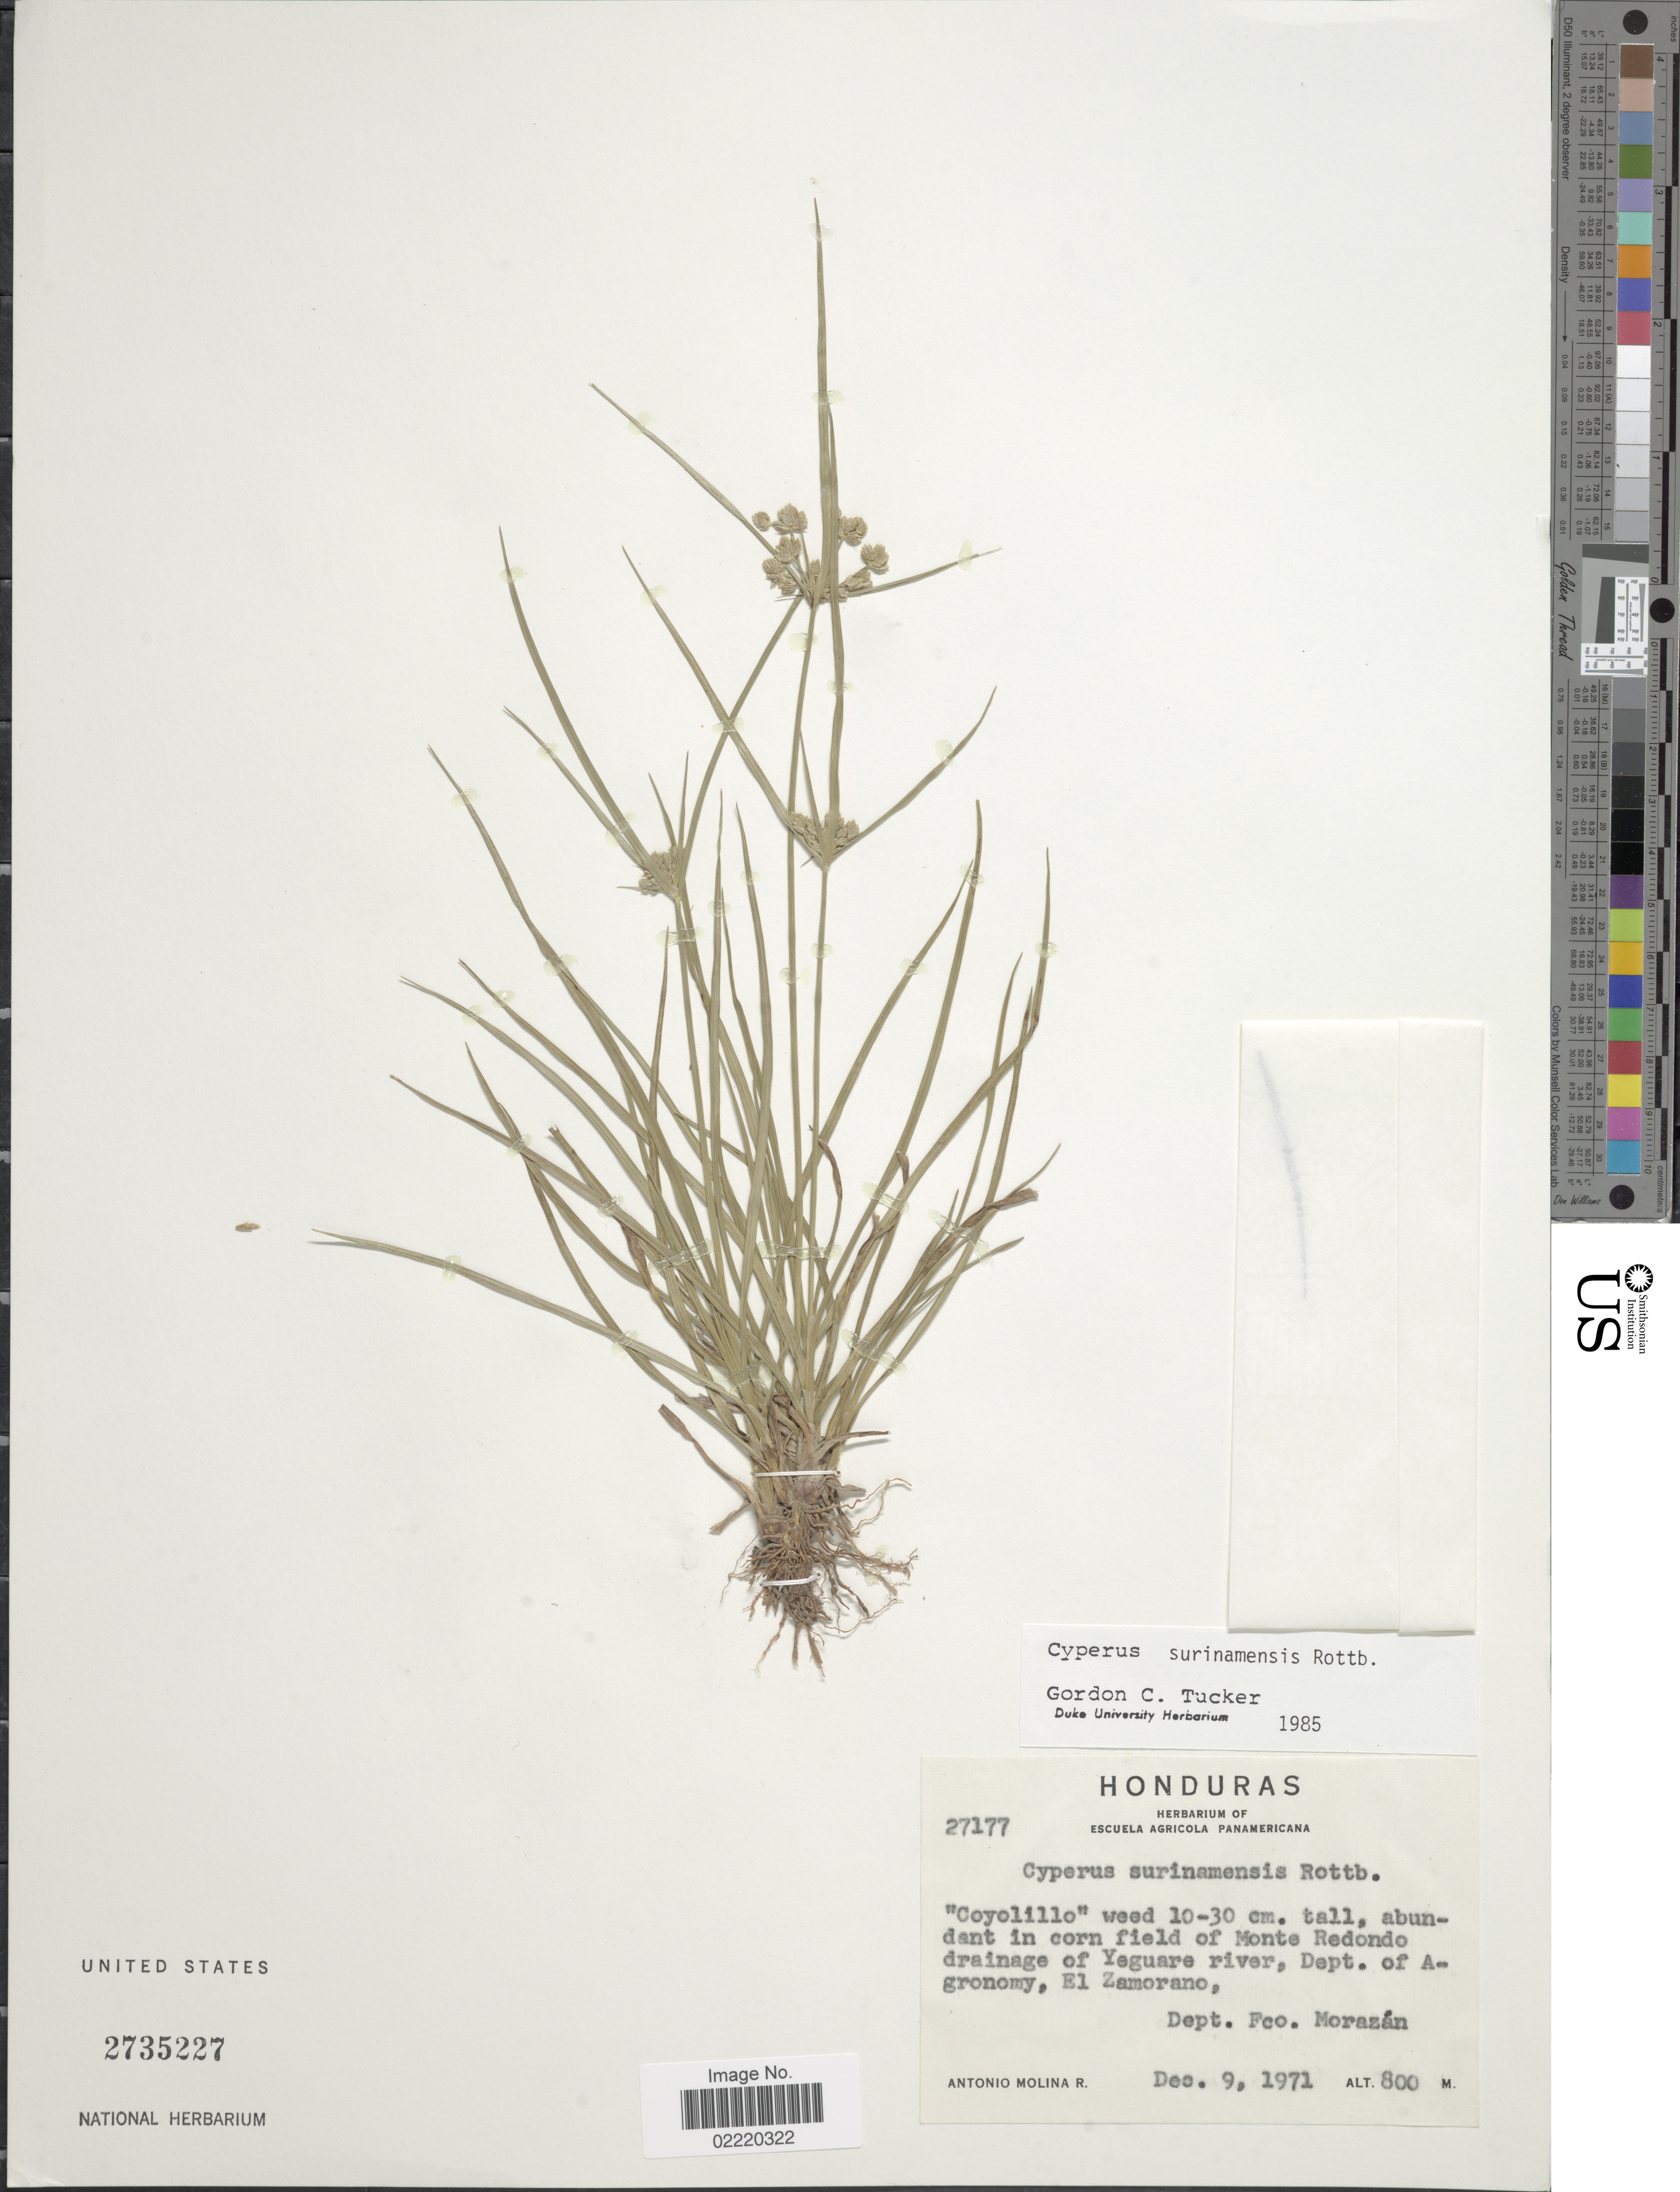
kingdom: Plantae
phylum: Tracheophyta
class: Liliopsida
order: Poales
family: Cyperaceae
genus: Cyperus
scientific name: Cyperus surinamensis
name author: Rottb.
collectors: A. Molina R.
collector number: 27177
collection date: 1971-12-09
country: Honduras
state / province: Fco. Morazán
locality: Abundant in corn field of Monte Redondo drainage of Yeguare river, Dept. of Agronomy, El Zamorano.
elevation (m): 800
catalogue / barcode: US 2735227